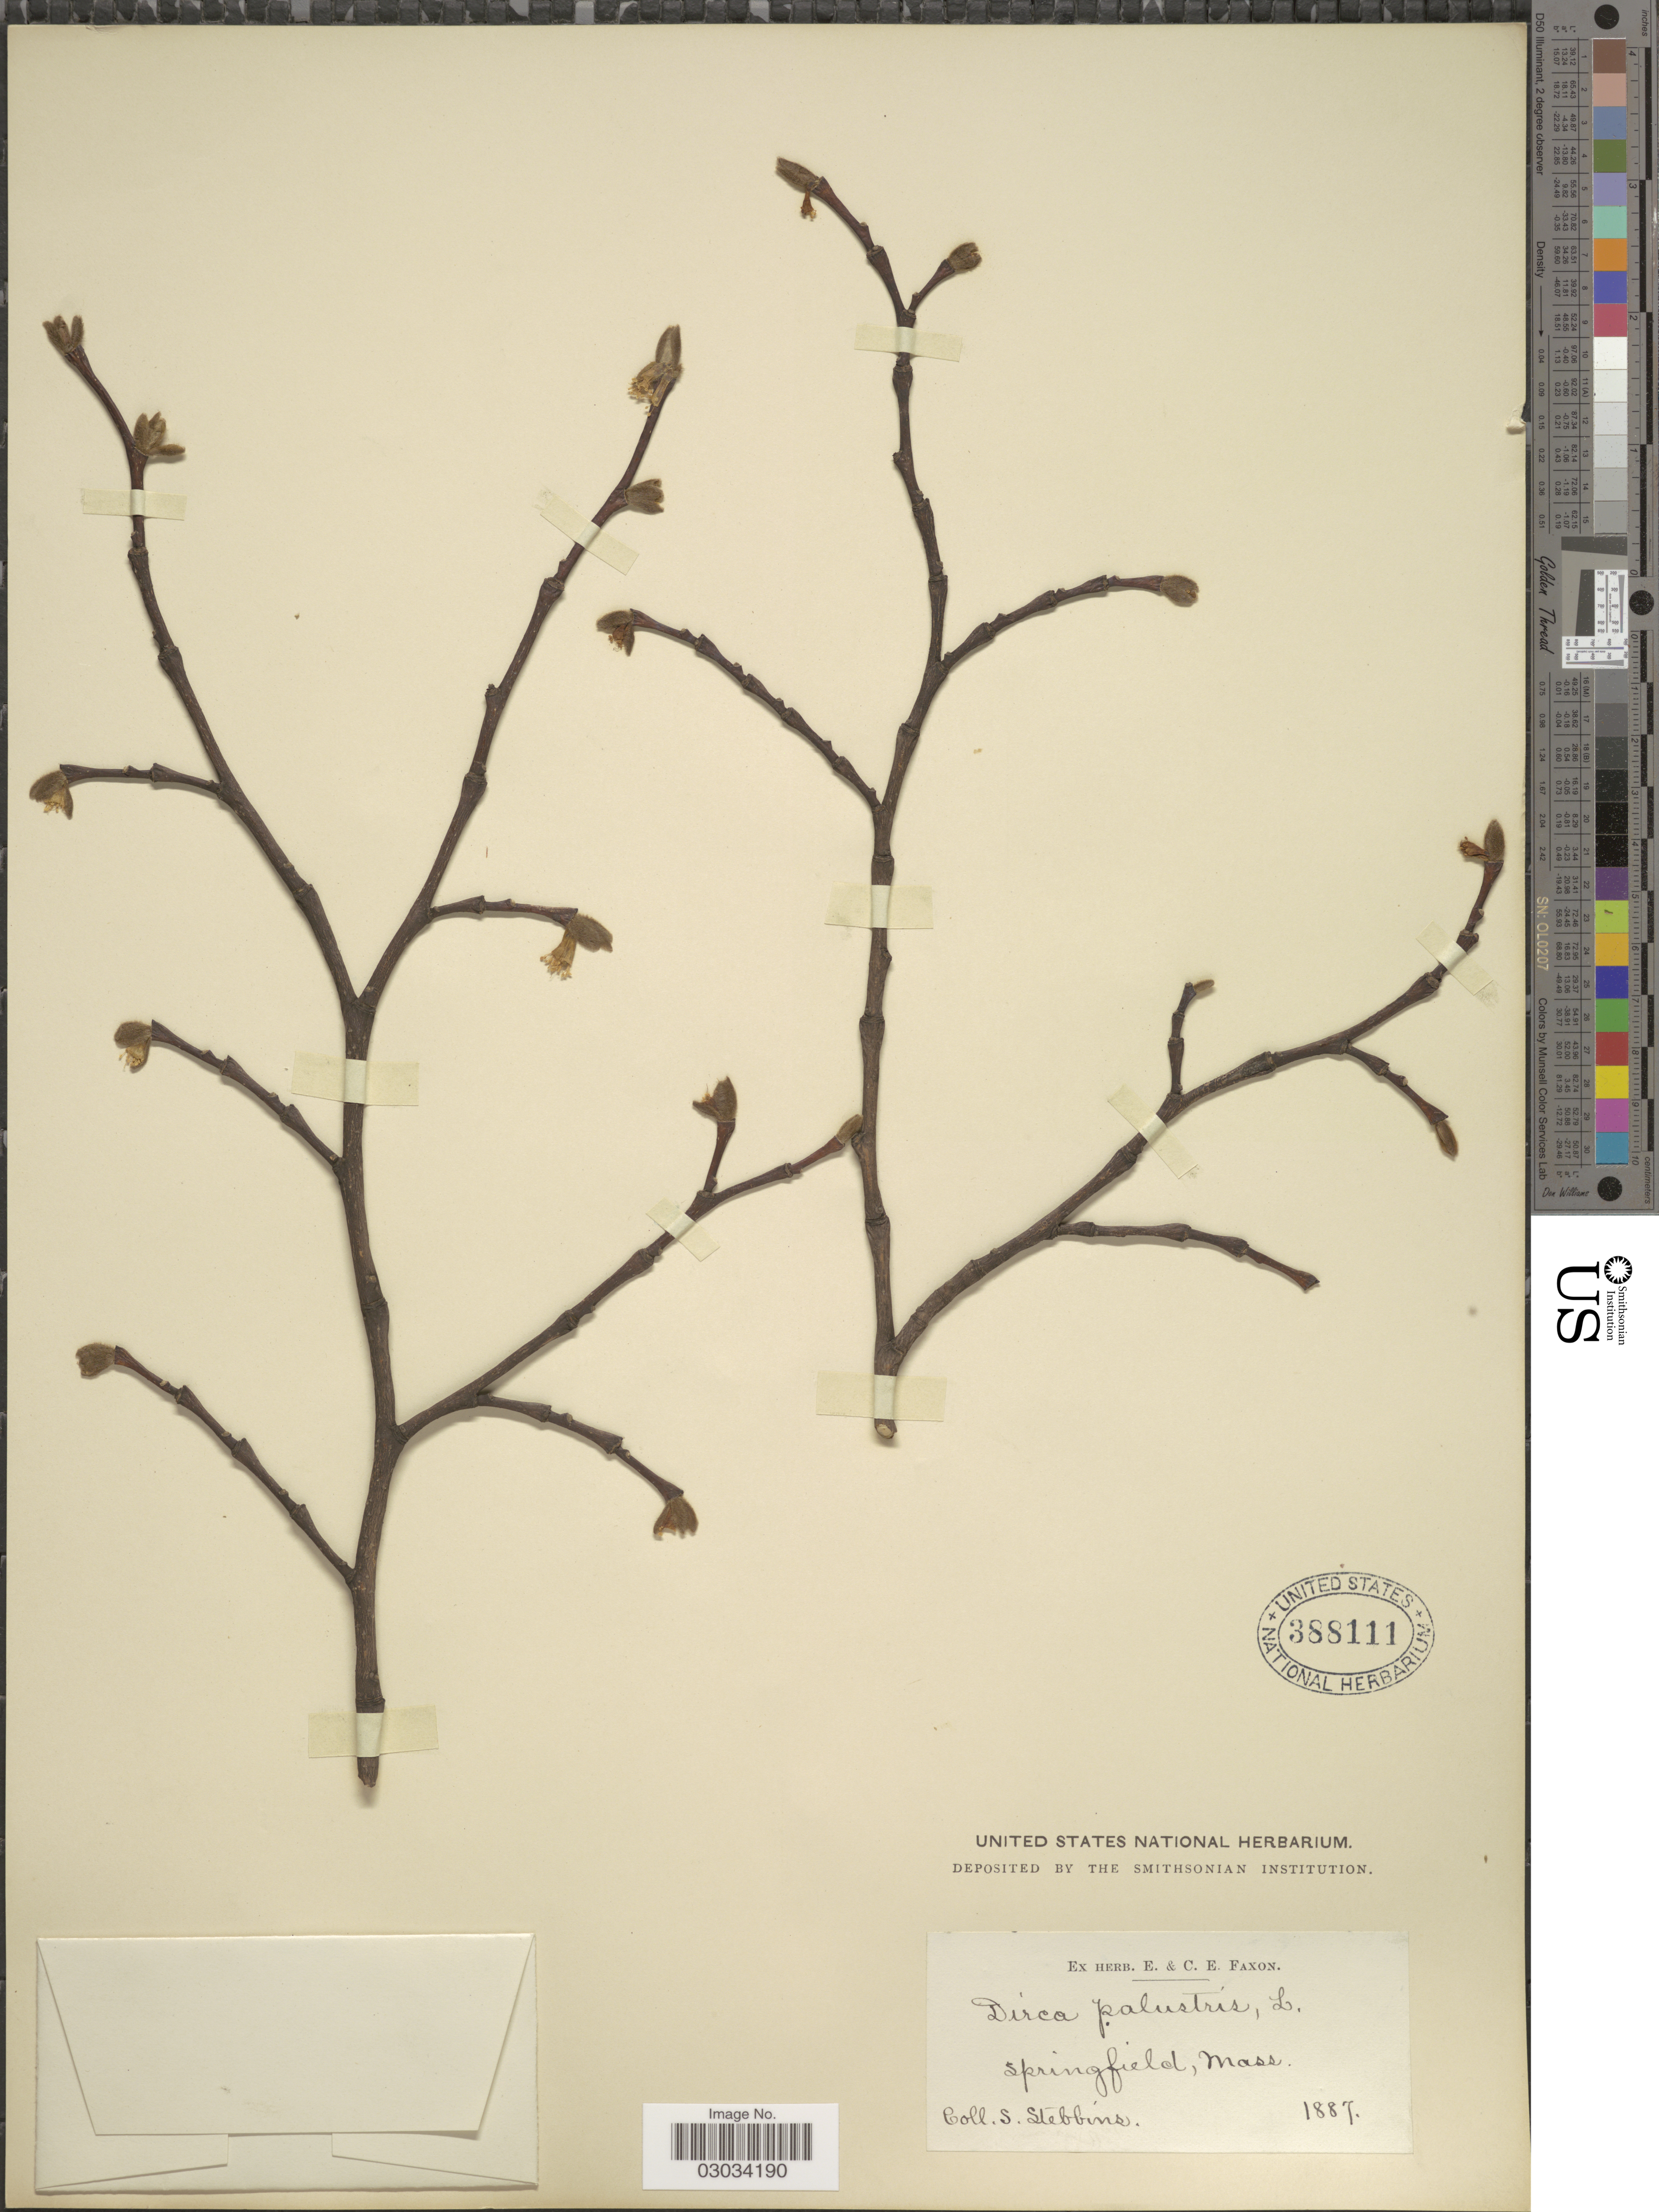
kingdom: Plantae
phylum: Tracheophyta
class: Magnoliopsida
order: Malvales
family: Thymelaeaceae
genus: Dirca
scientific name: Dirca palustris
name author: L.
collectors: S. Stebbins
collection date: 1887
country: United States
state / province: Massachusetts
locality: Springfield.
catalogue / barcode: US 388111